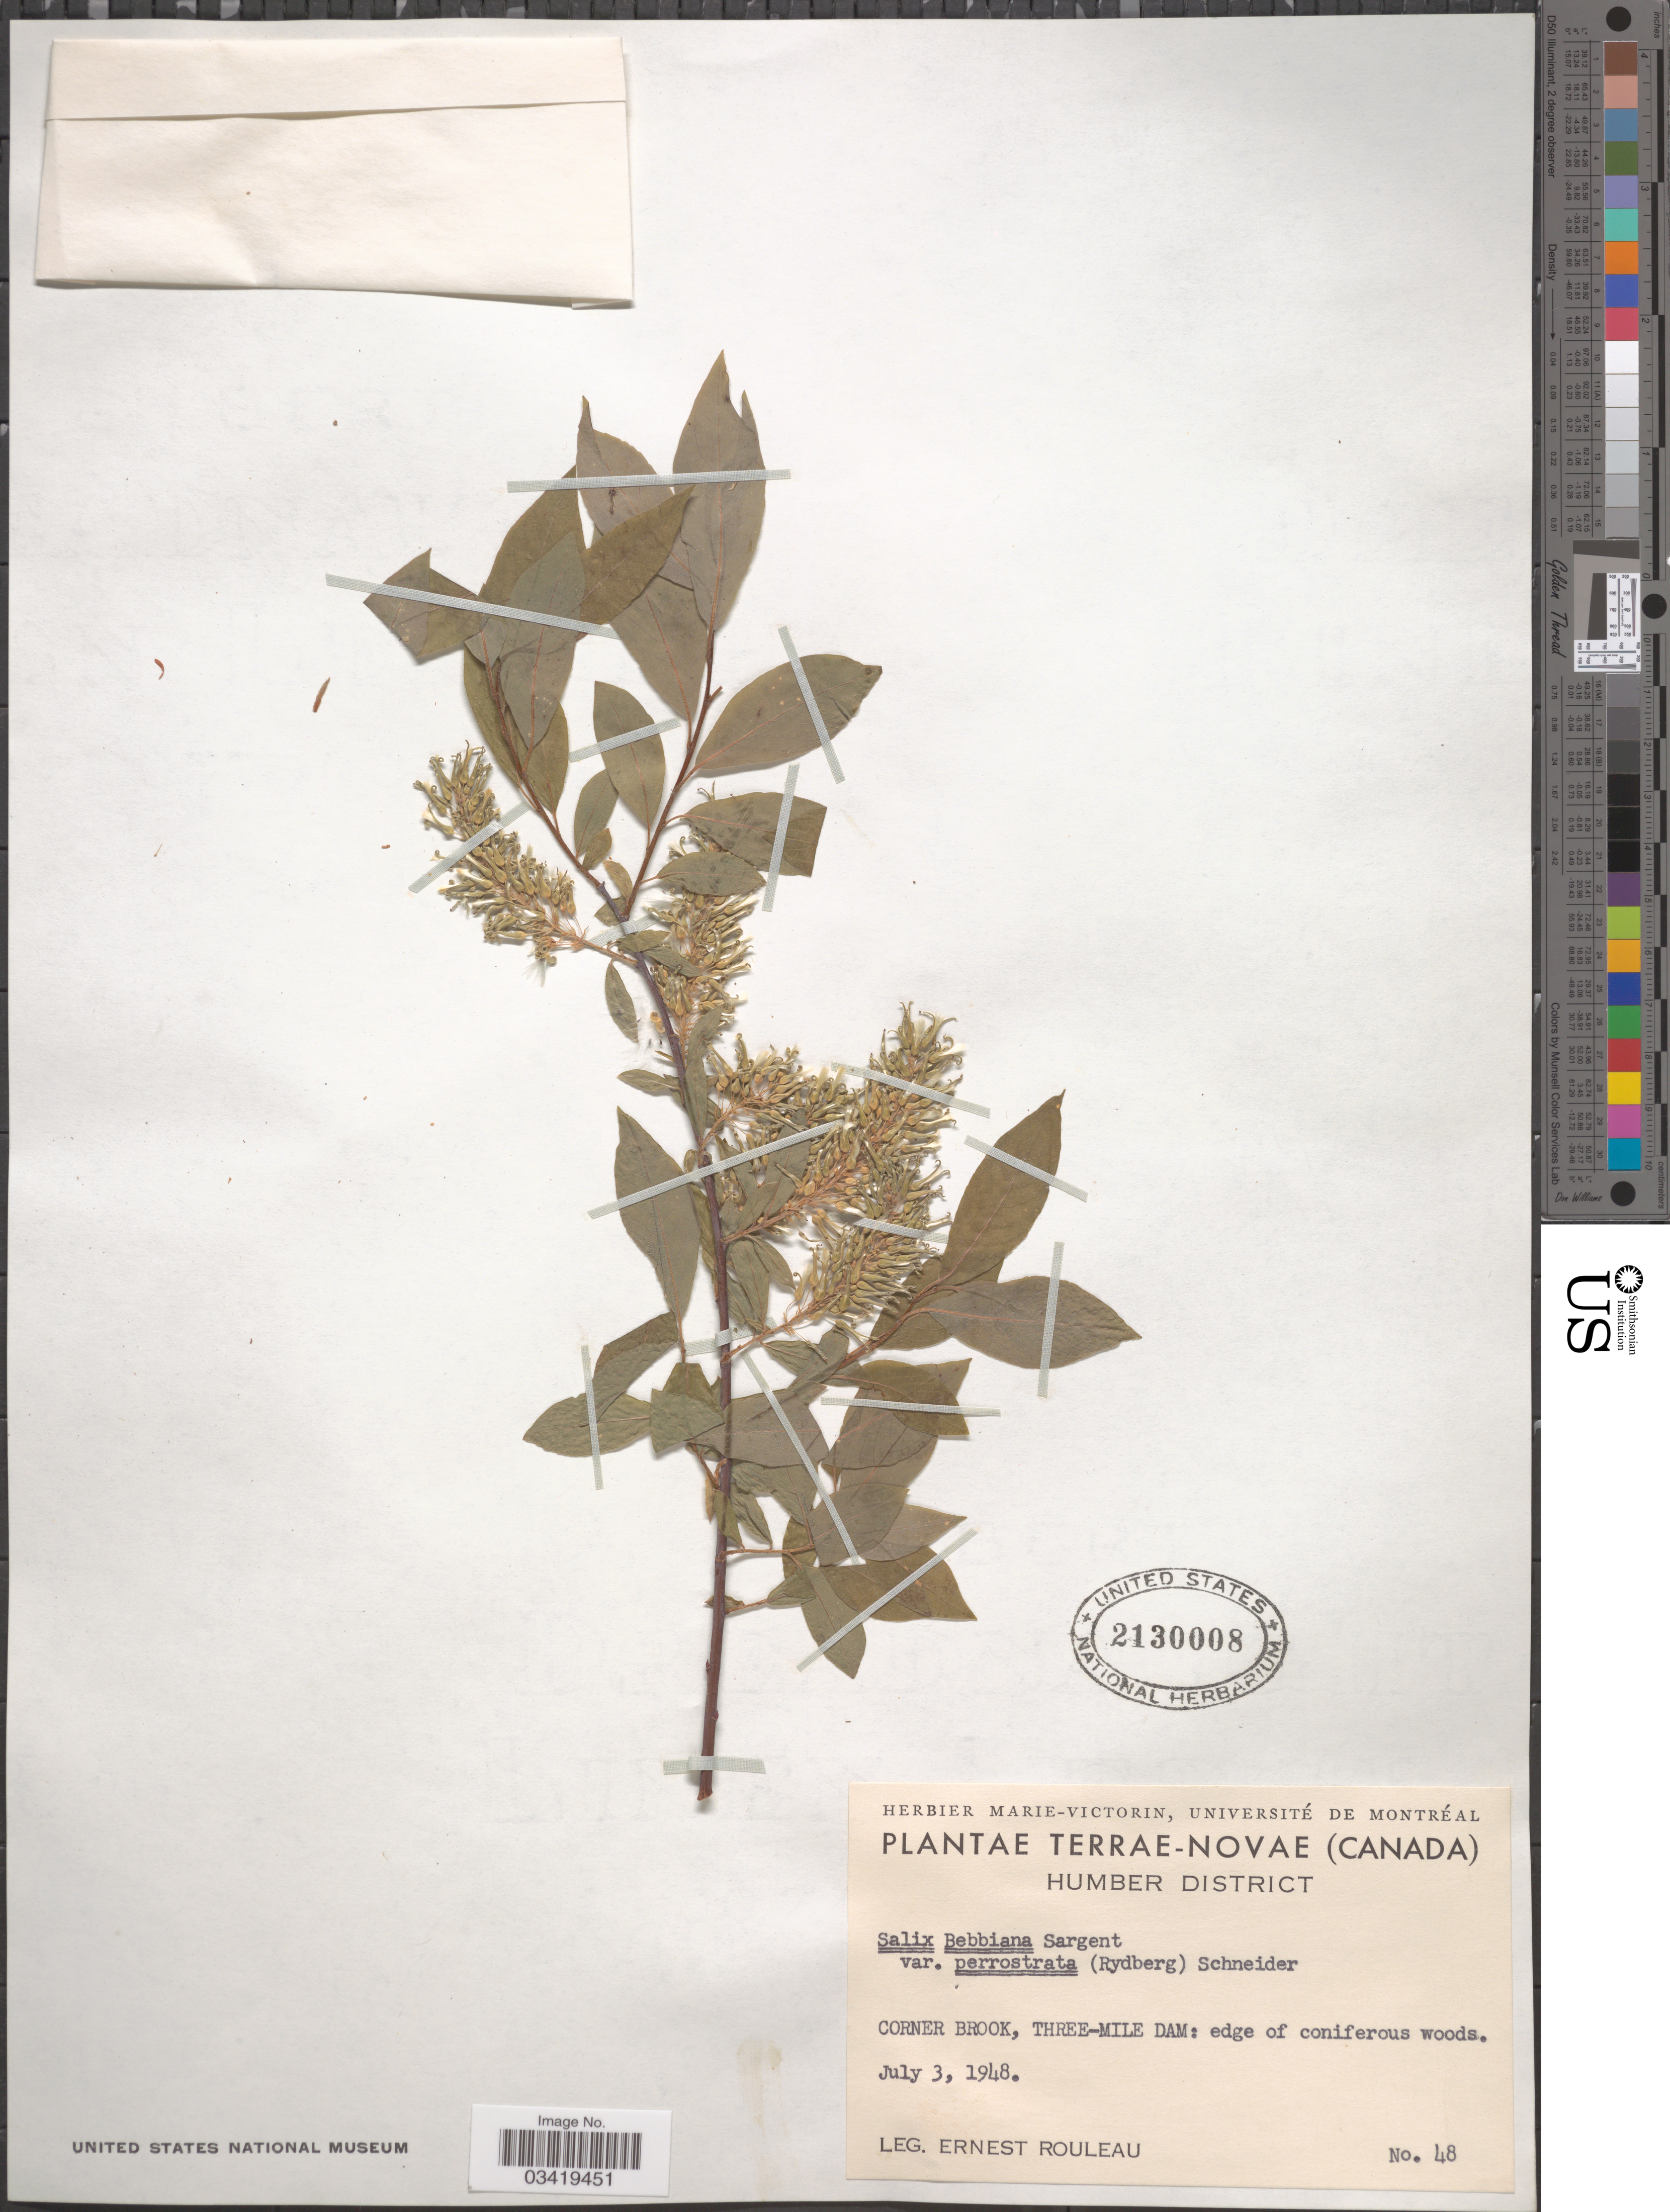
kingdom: Plantae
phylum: Tracheophyta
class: Magnoliopsida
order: Malpighiales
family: Salicaceae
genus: Salix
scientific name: Salix bebbiana var. perrostrata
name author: Sarg.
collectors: J. Rouleau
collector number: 48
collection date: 1948-07-03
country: Canada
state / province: Newfoundland and Labrador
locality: Terrae-Novae. Humber District. Corner Brook, Three-Mile Dam.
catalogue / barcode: US 2130008